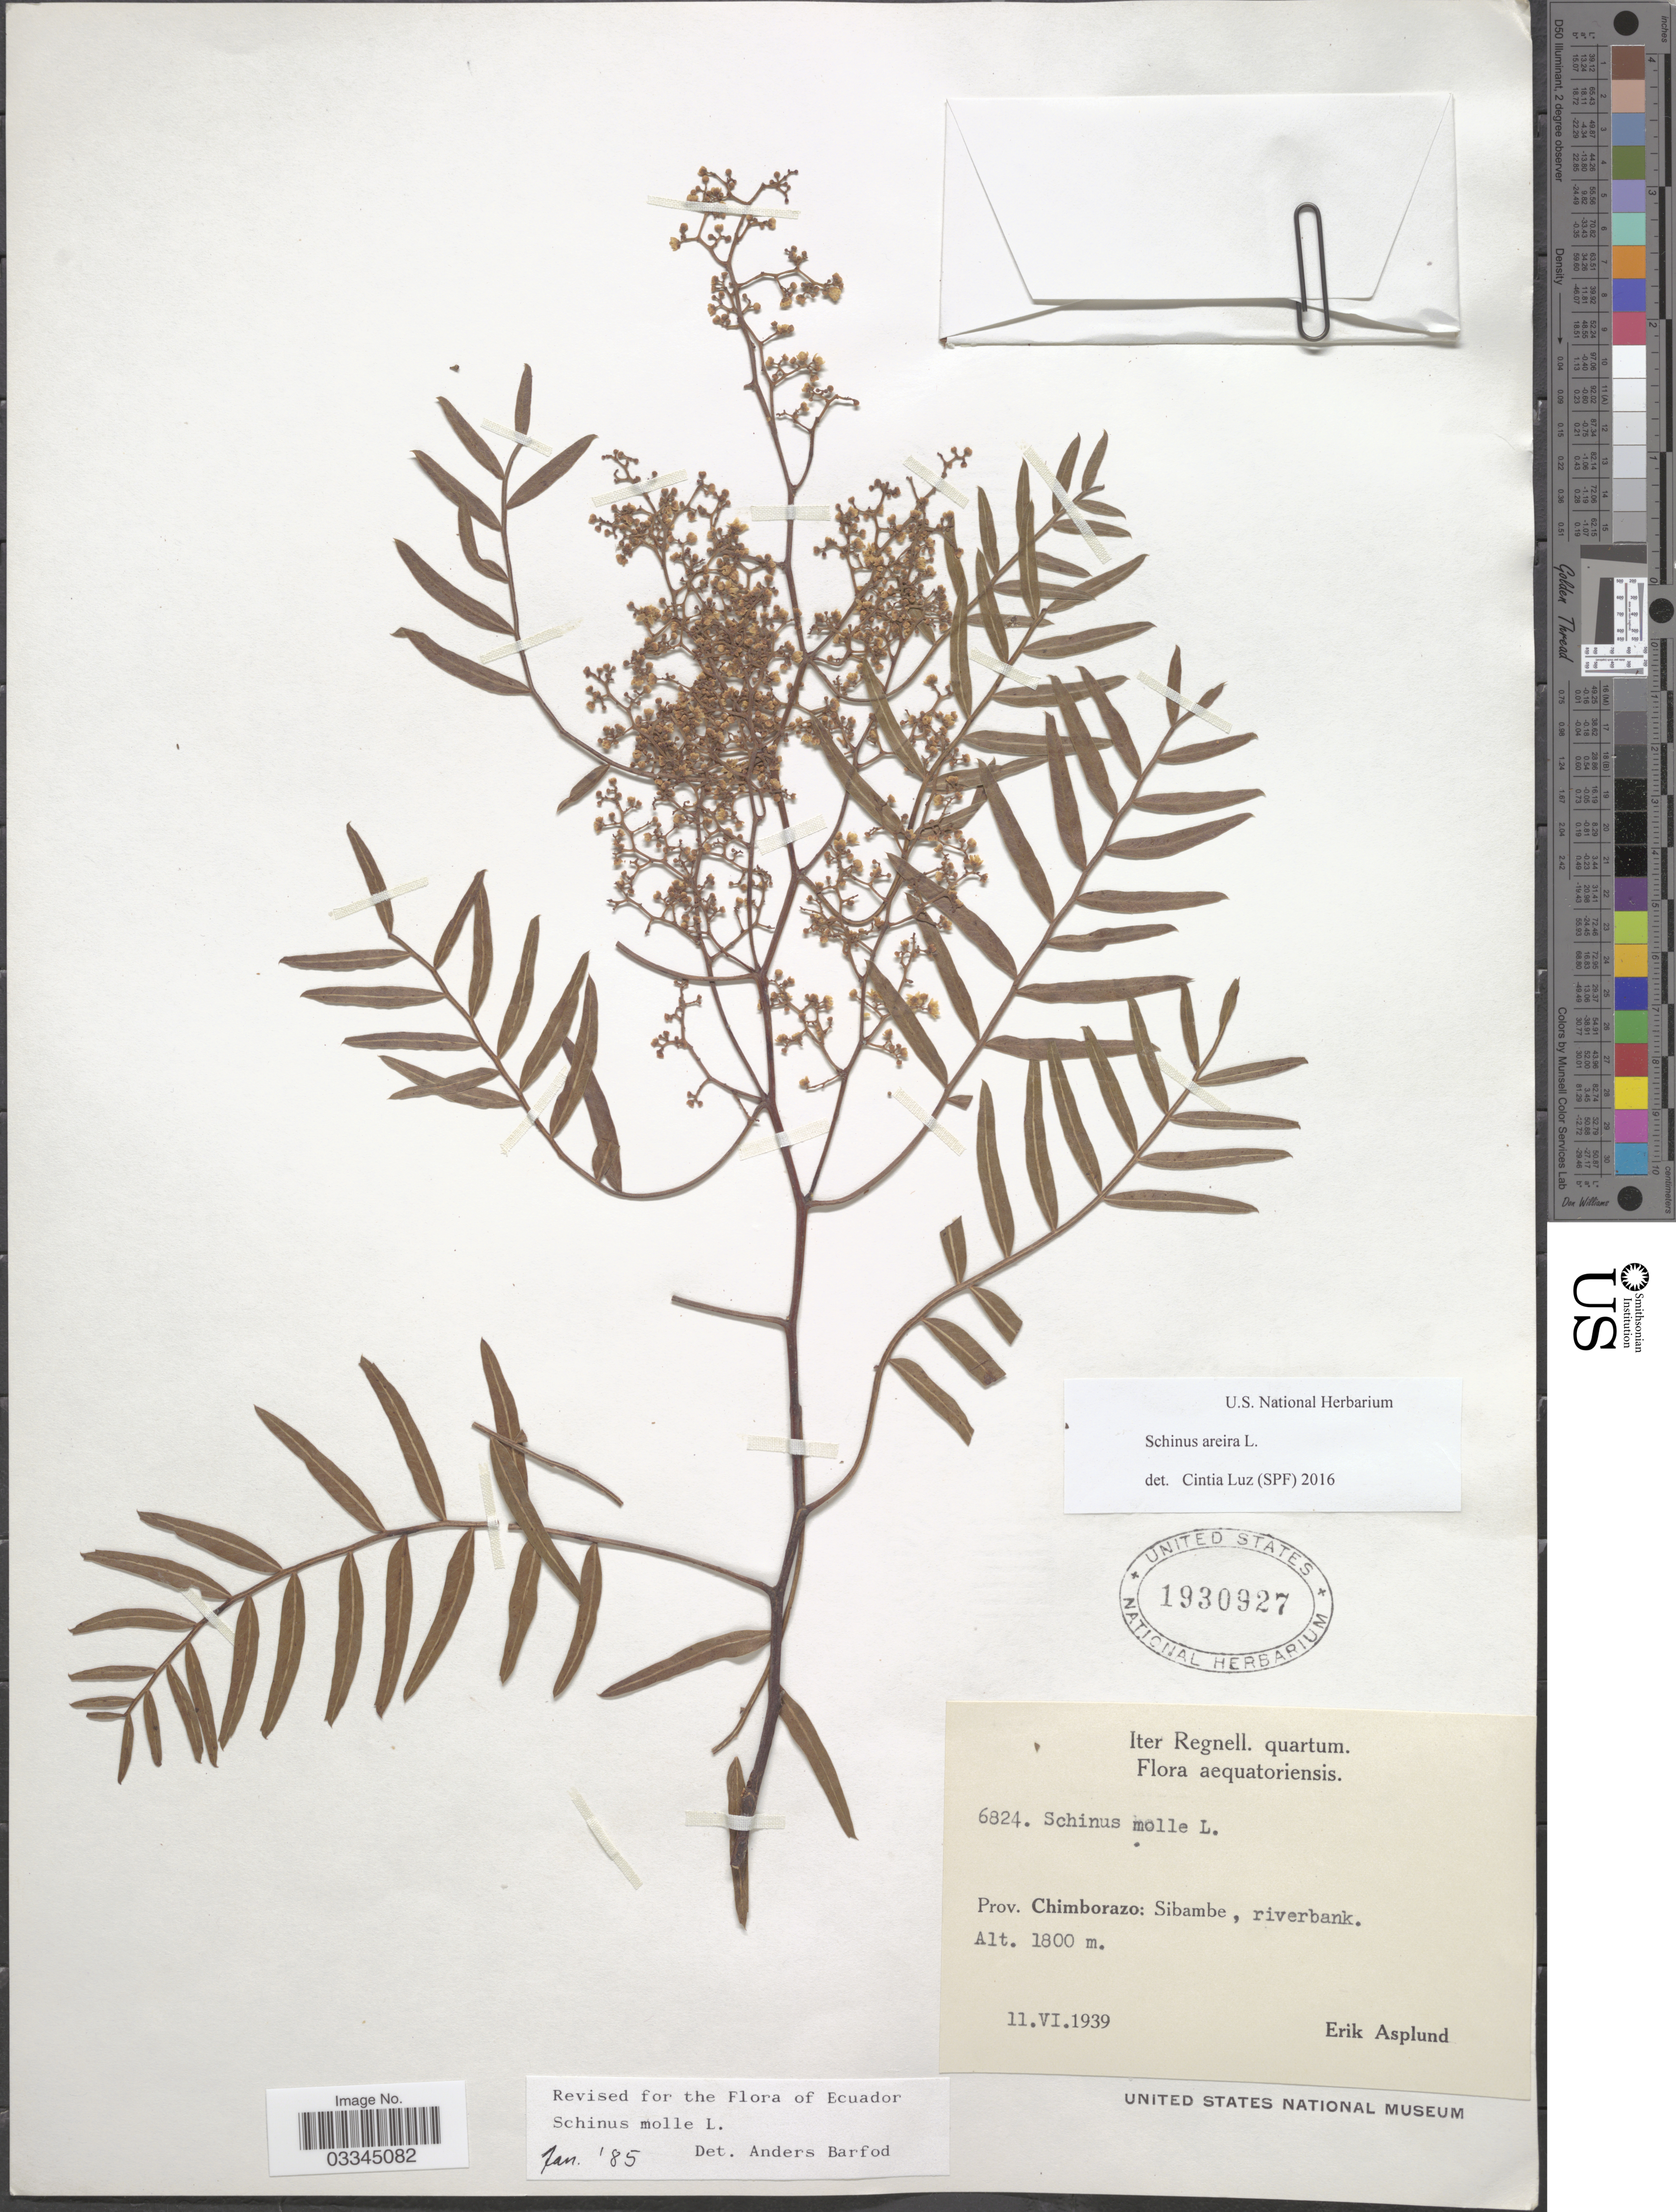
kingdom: Plantae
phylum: Tracheophyta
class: Magnoliopsida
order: Sapindales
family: Anacardiaceae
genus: Schinus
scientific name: Schinus areira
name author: L.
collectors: E. Asplund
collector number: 6824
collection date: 1939-06-11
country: Ecuador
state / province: Chimborazo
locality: Aequatoriensis, Sibambe.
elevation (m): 1800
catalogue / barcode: US 1930927